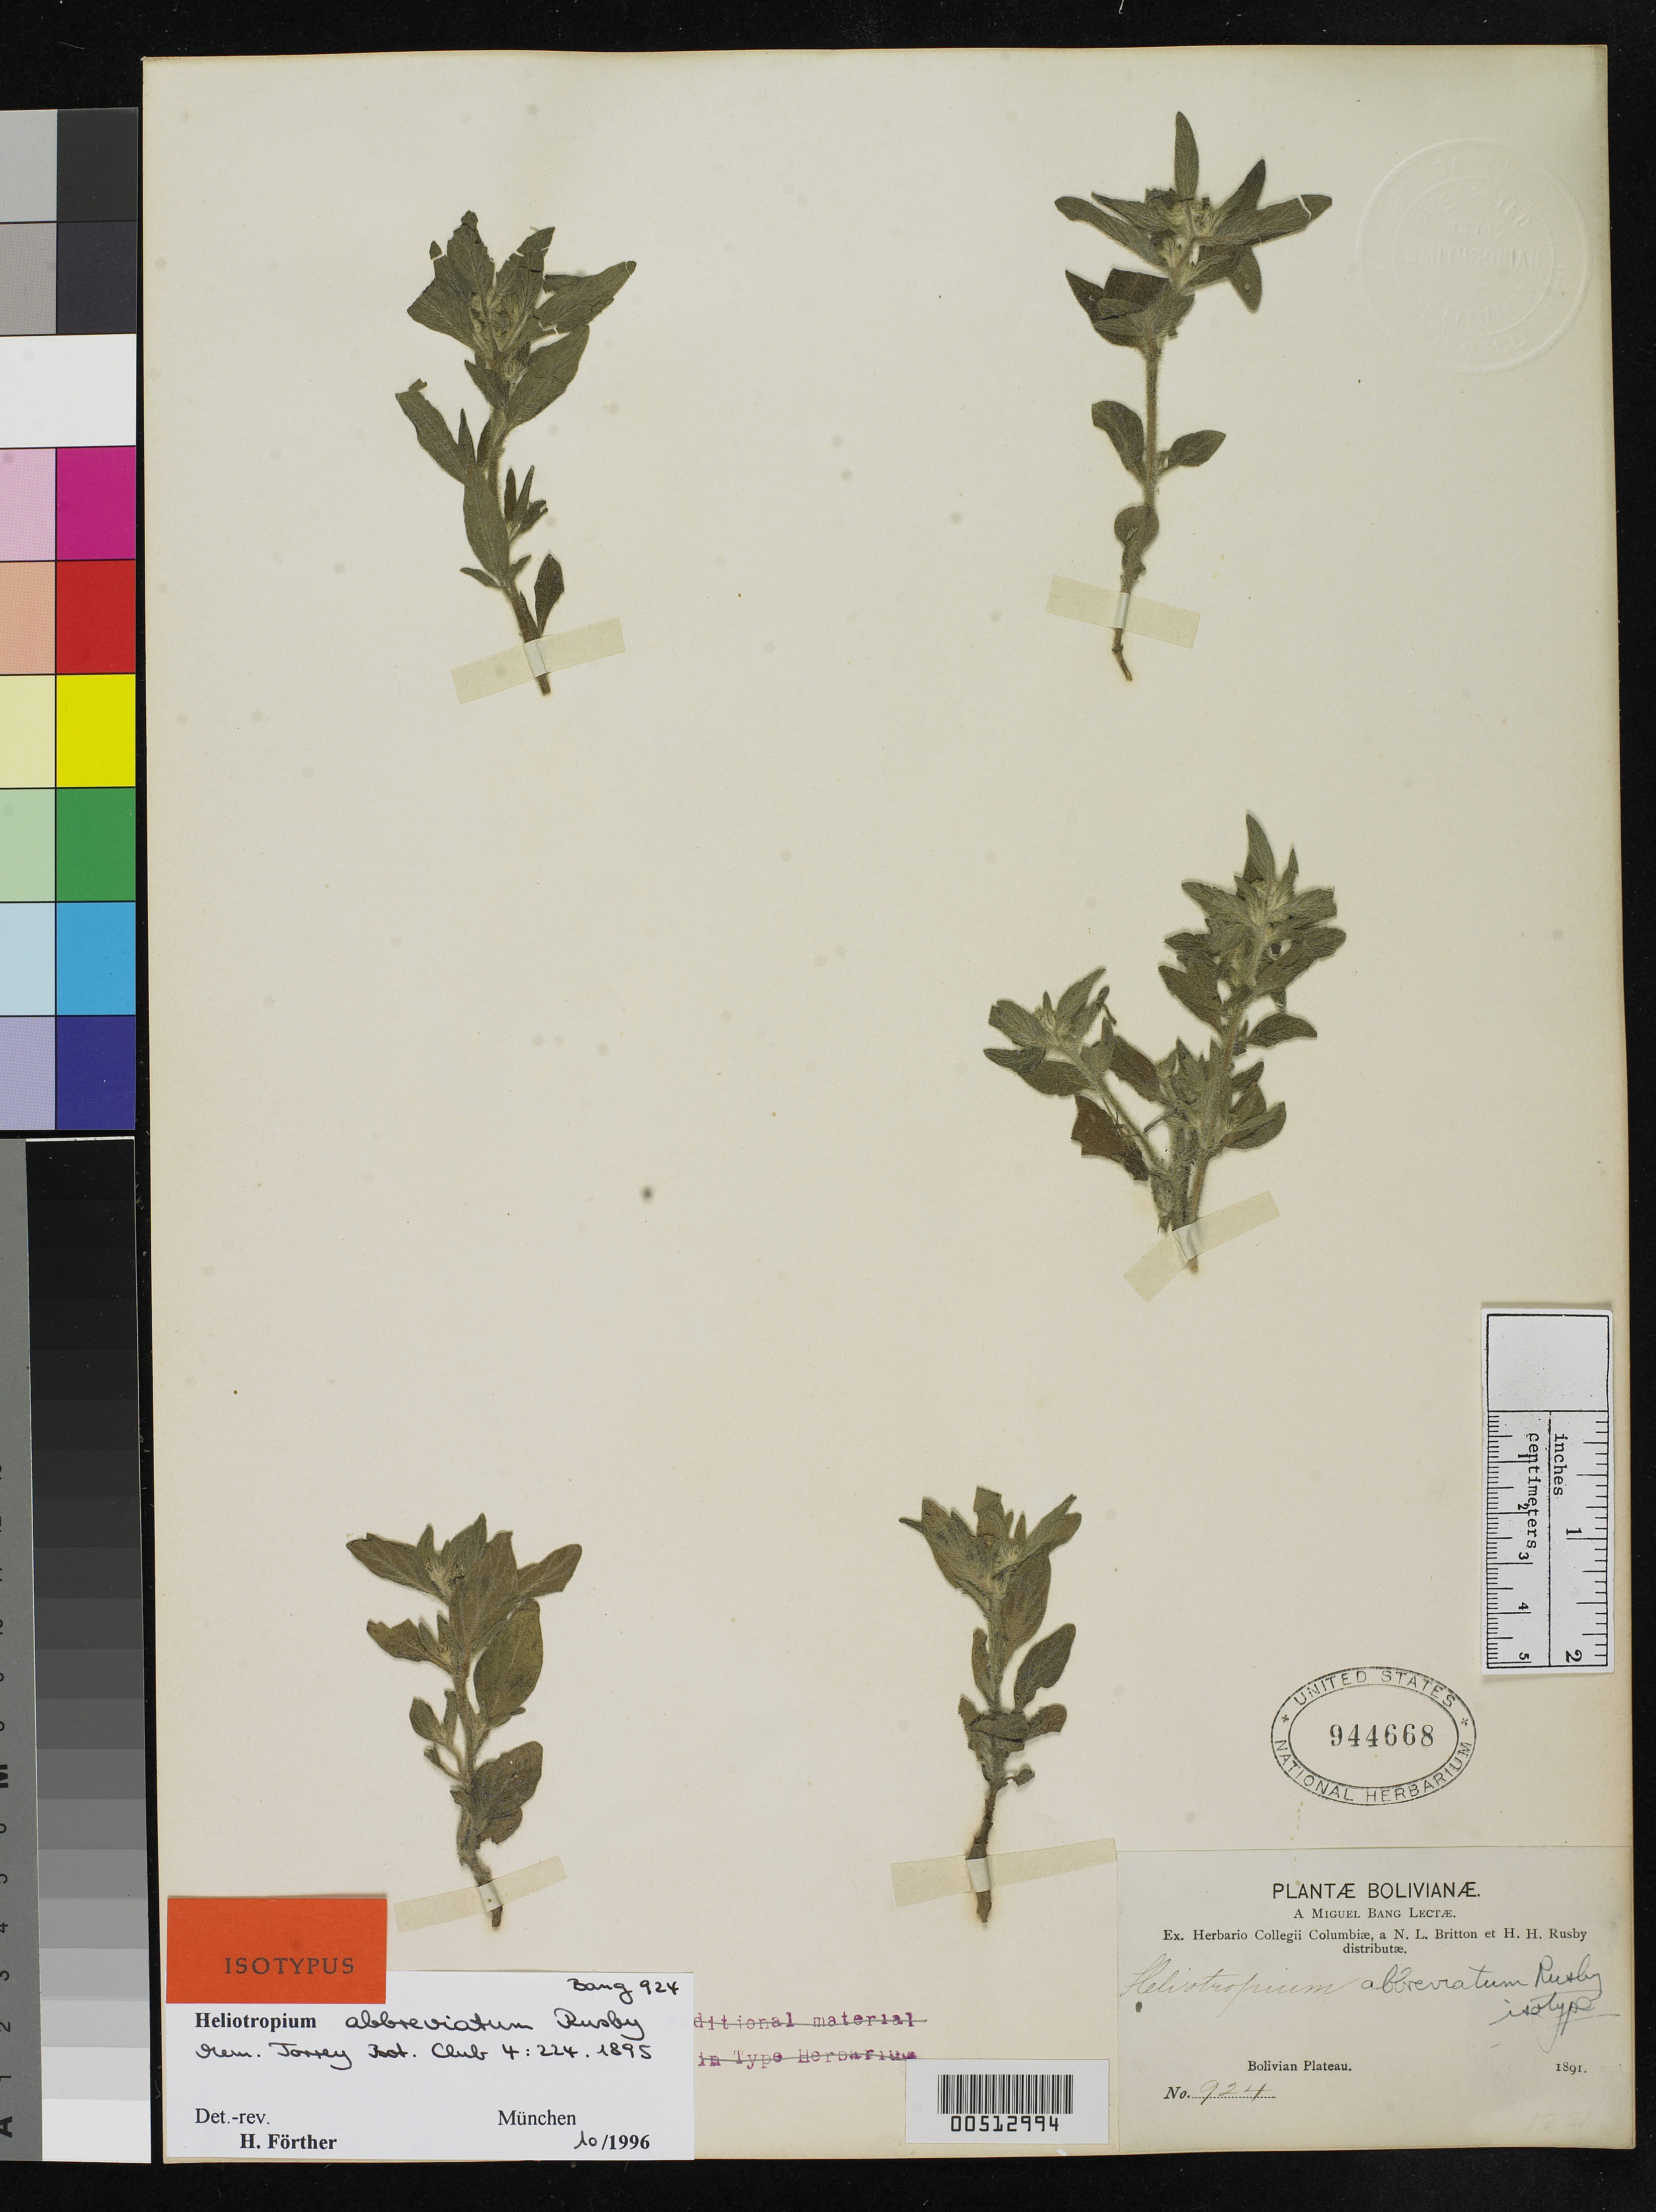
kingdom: Plantae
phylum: Tracheophyta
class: Magnoliopsida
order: Boraginales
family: Heliotropiaceae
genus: Heliotropium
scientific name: Heliotropium abbreviatum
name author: Rusby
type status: Isotype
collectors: M. Bang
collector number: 924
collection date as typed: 1891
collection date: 1891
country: Bolivia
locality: Bolivian Plateau.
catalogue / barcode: US 944668